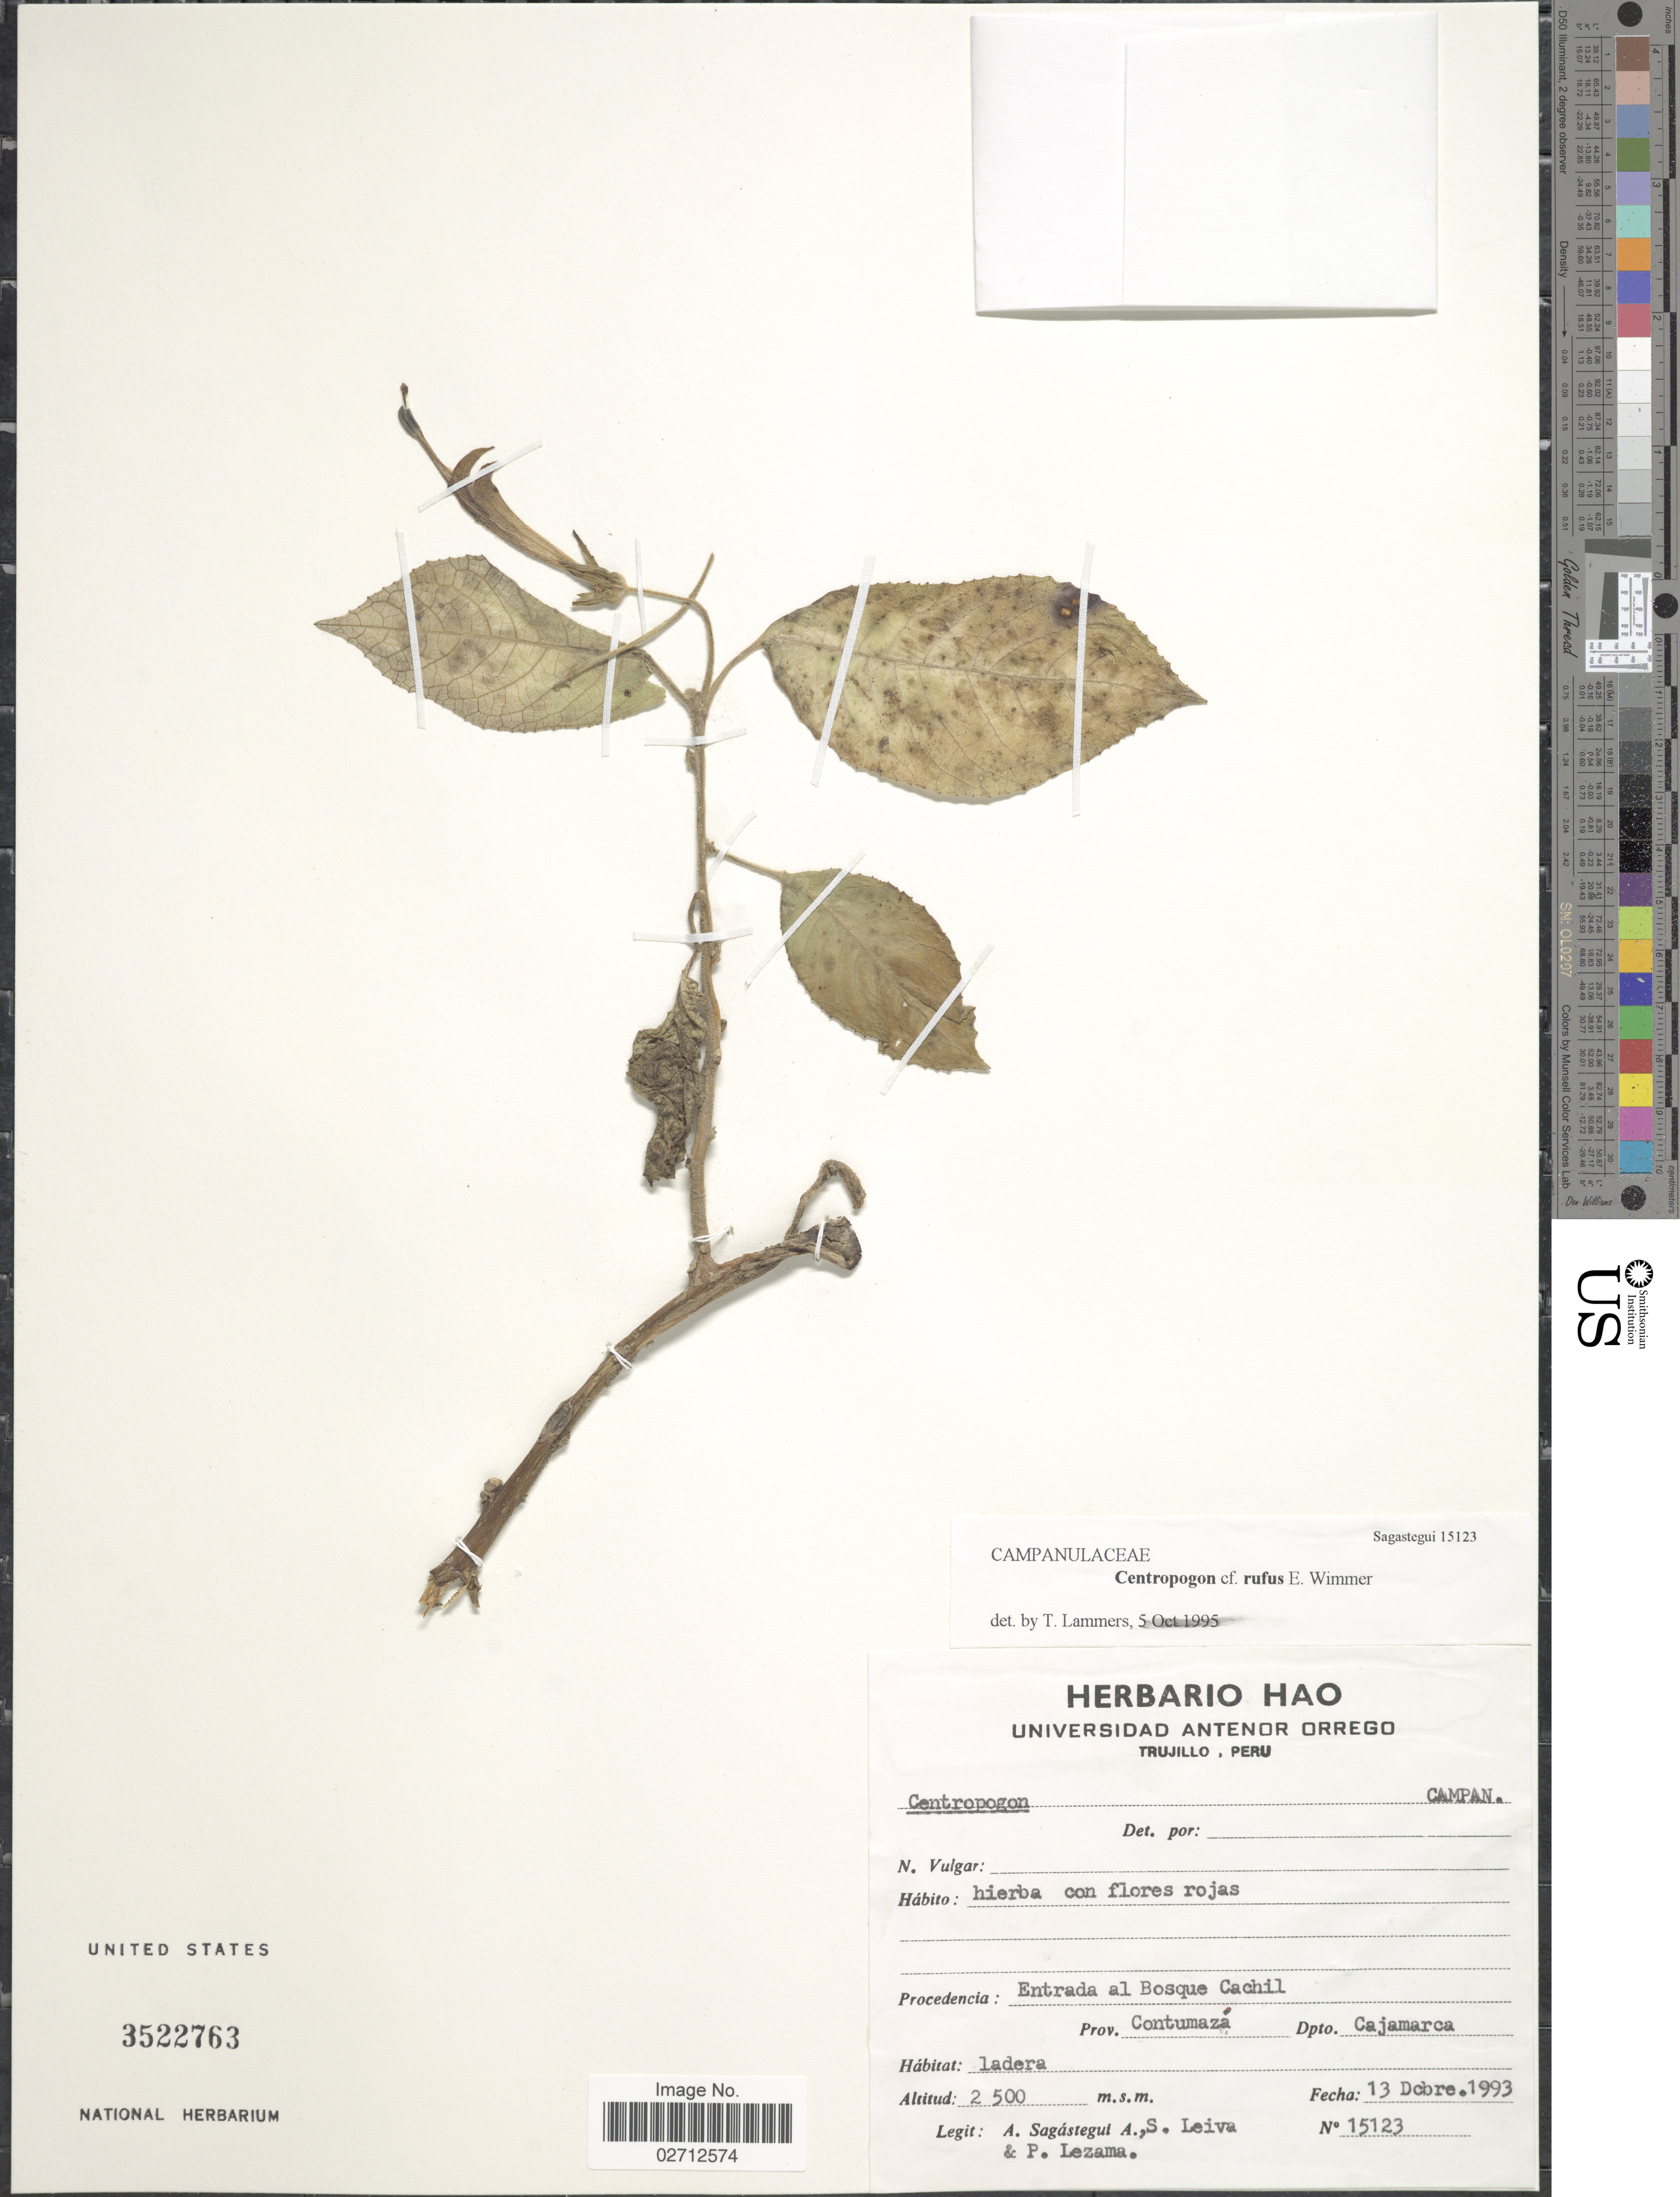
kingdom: Plantae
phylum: Tracheophyta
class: Magnoliopsida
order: Asterales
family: Campanulaceae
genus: Centropogon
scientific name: Centropogon rufus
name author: E. Wimm.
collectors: A. Sagástegui A., S. Leiva & P. Lezama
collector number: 15123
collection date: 1993-12-13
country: Peru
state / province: Cajamarca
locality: Entrada al Bosque Cachil, Prov. Contumazá, Dpto. Cajamarca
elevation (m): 2500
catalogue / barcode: US 3522763